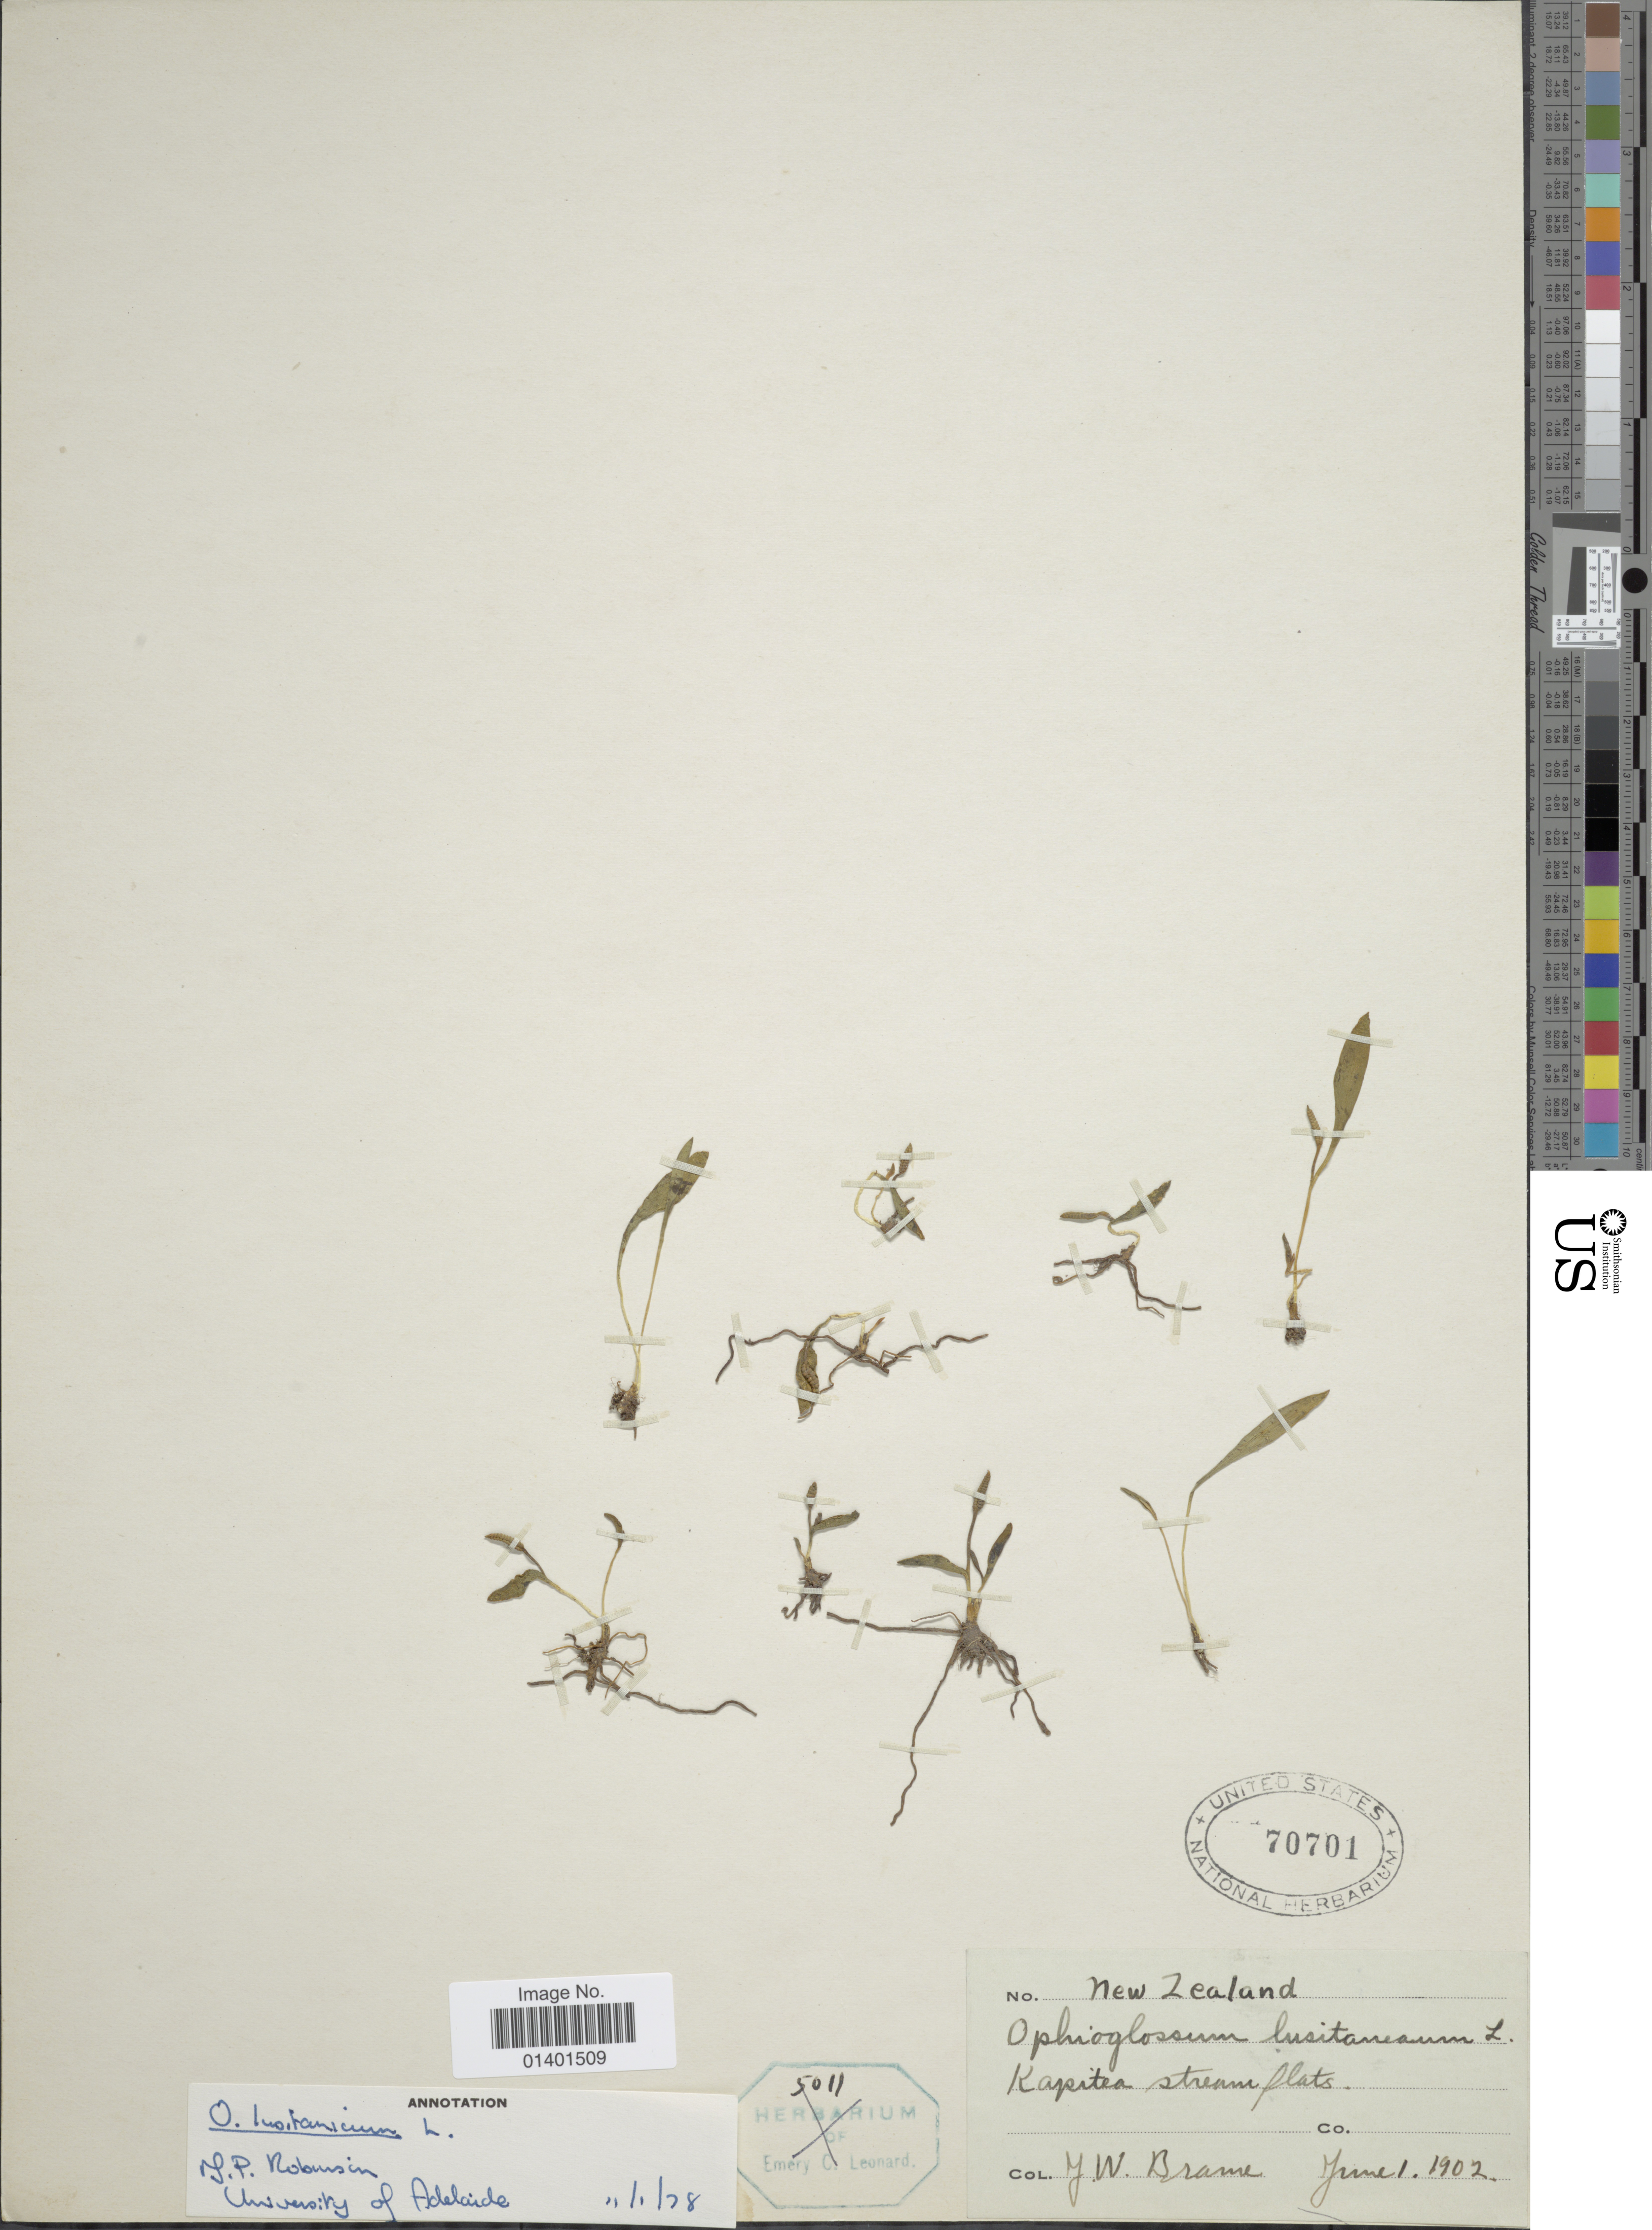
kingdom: Plantae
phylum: Tracheophyta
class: Polypodiopsida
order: Ophioglossales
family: Ophioglossaceae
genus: Ophioglossum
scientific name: Ophioglossum lusitanicum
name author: L.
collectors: J. Brame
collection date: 1902-06-01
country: New Zealand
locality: Kapitea stream flats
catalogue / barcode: US 70701